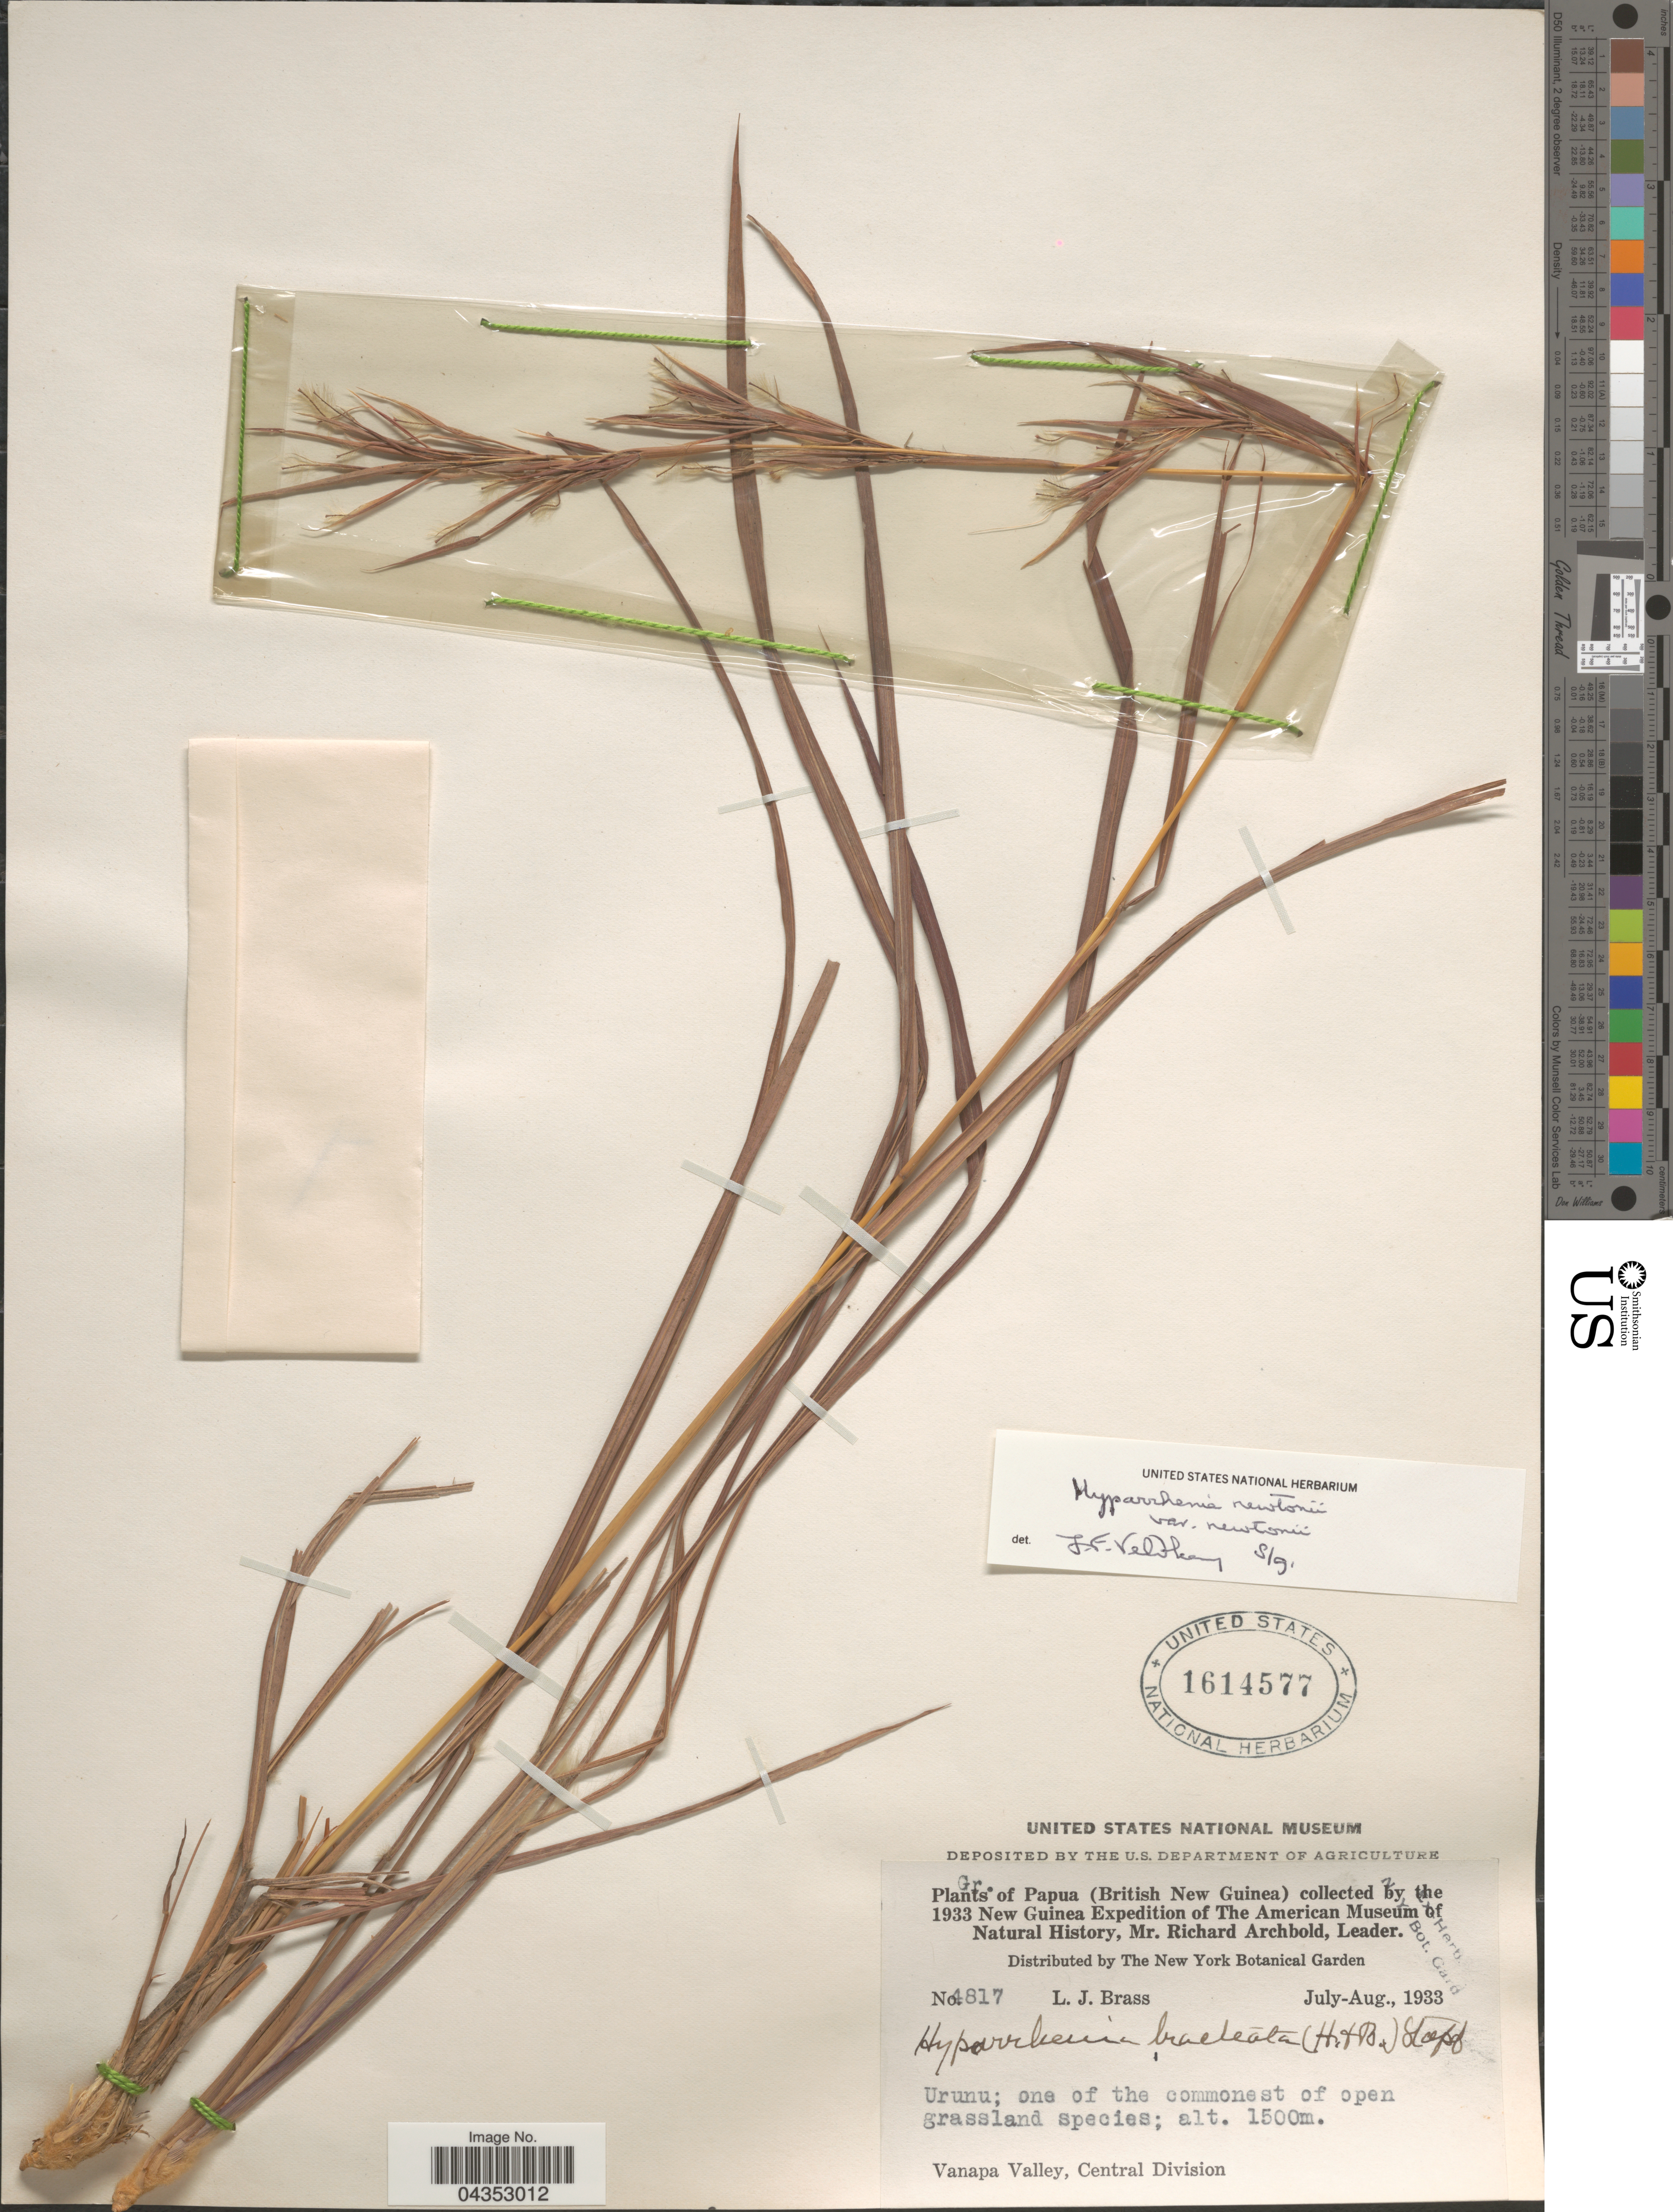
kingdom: Plantae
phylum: Tracheophyta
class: Liliopsida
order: Poales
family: Poaceae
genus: Hyparrhenia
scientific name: Hyparrhenia newtonii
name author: (Hack.) Staf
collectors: L. J. Brass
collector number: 4817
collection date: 1933-07/1933-08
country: Papua New Guinea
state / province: Central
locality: Papua (British New Guinea). 1933 New Guinea Expedition of The American Museum of Natural History. Urunu; one of the commonest of open grassland species. Vanapa Valley, Central Division.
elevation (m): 1500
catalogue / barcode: US 1614577